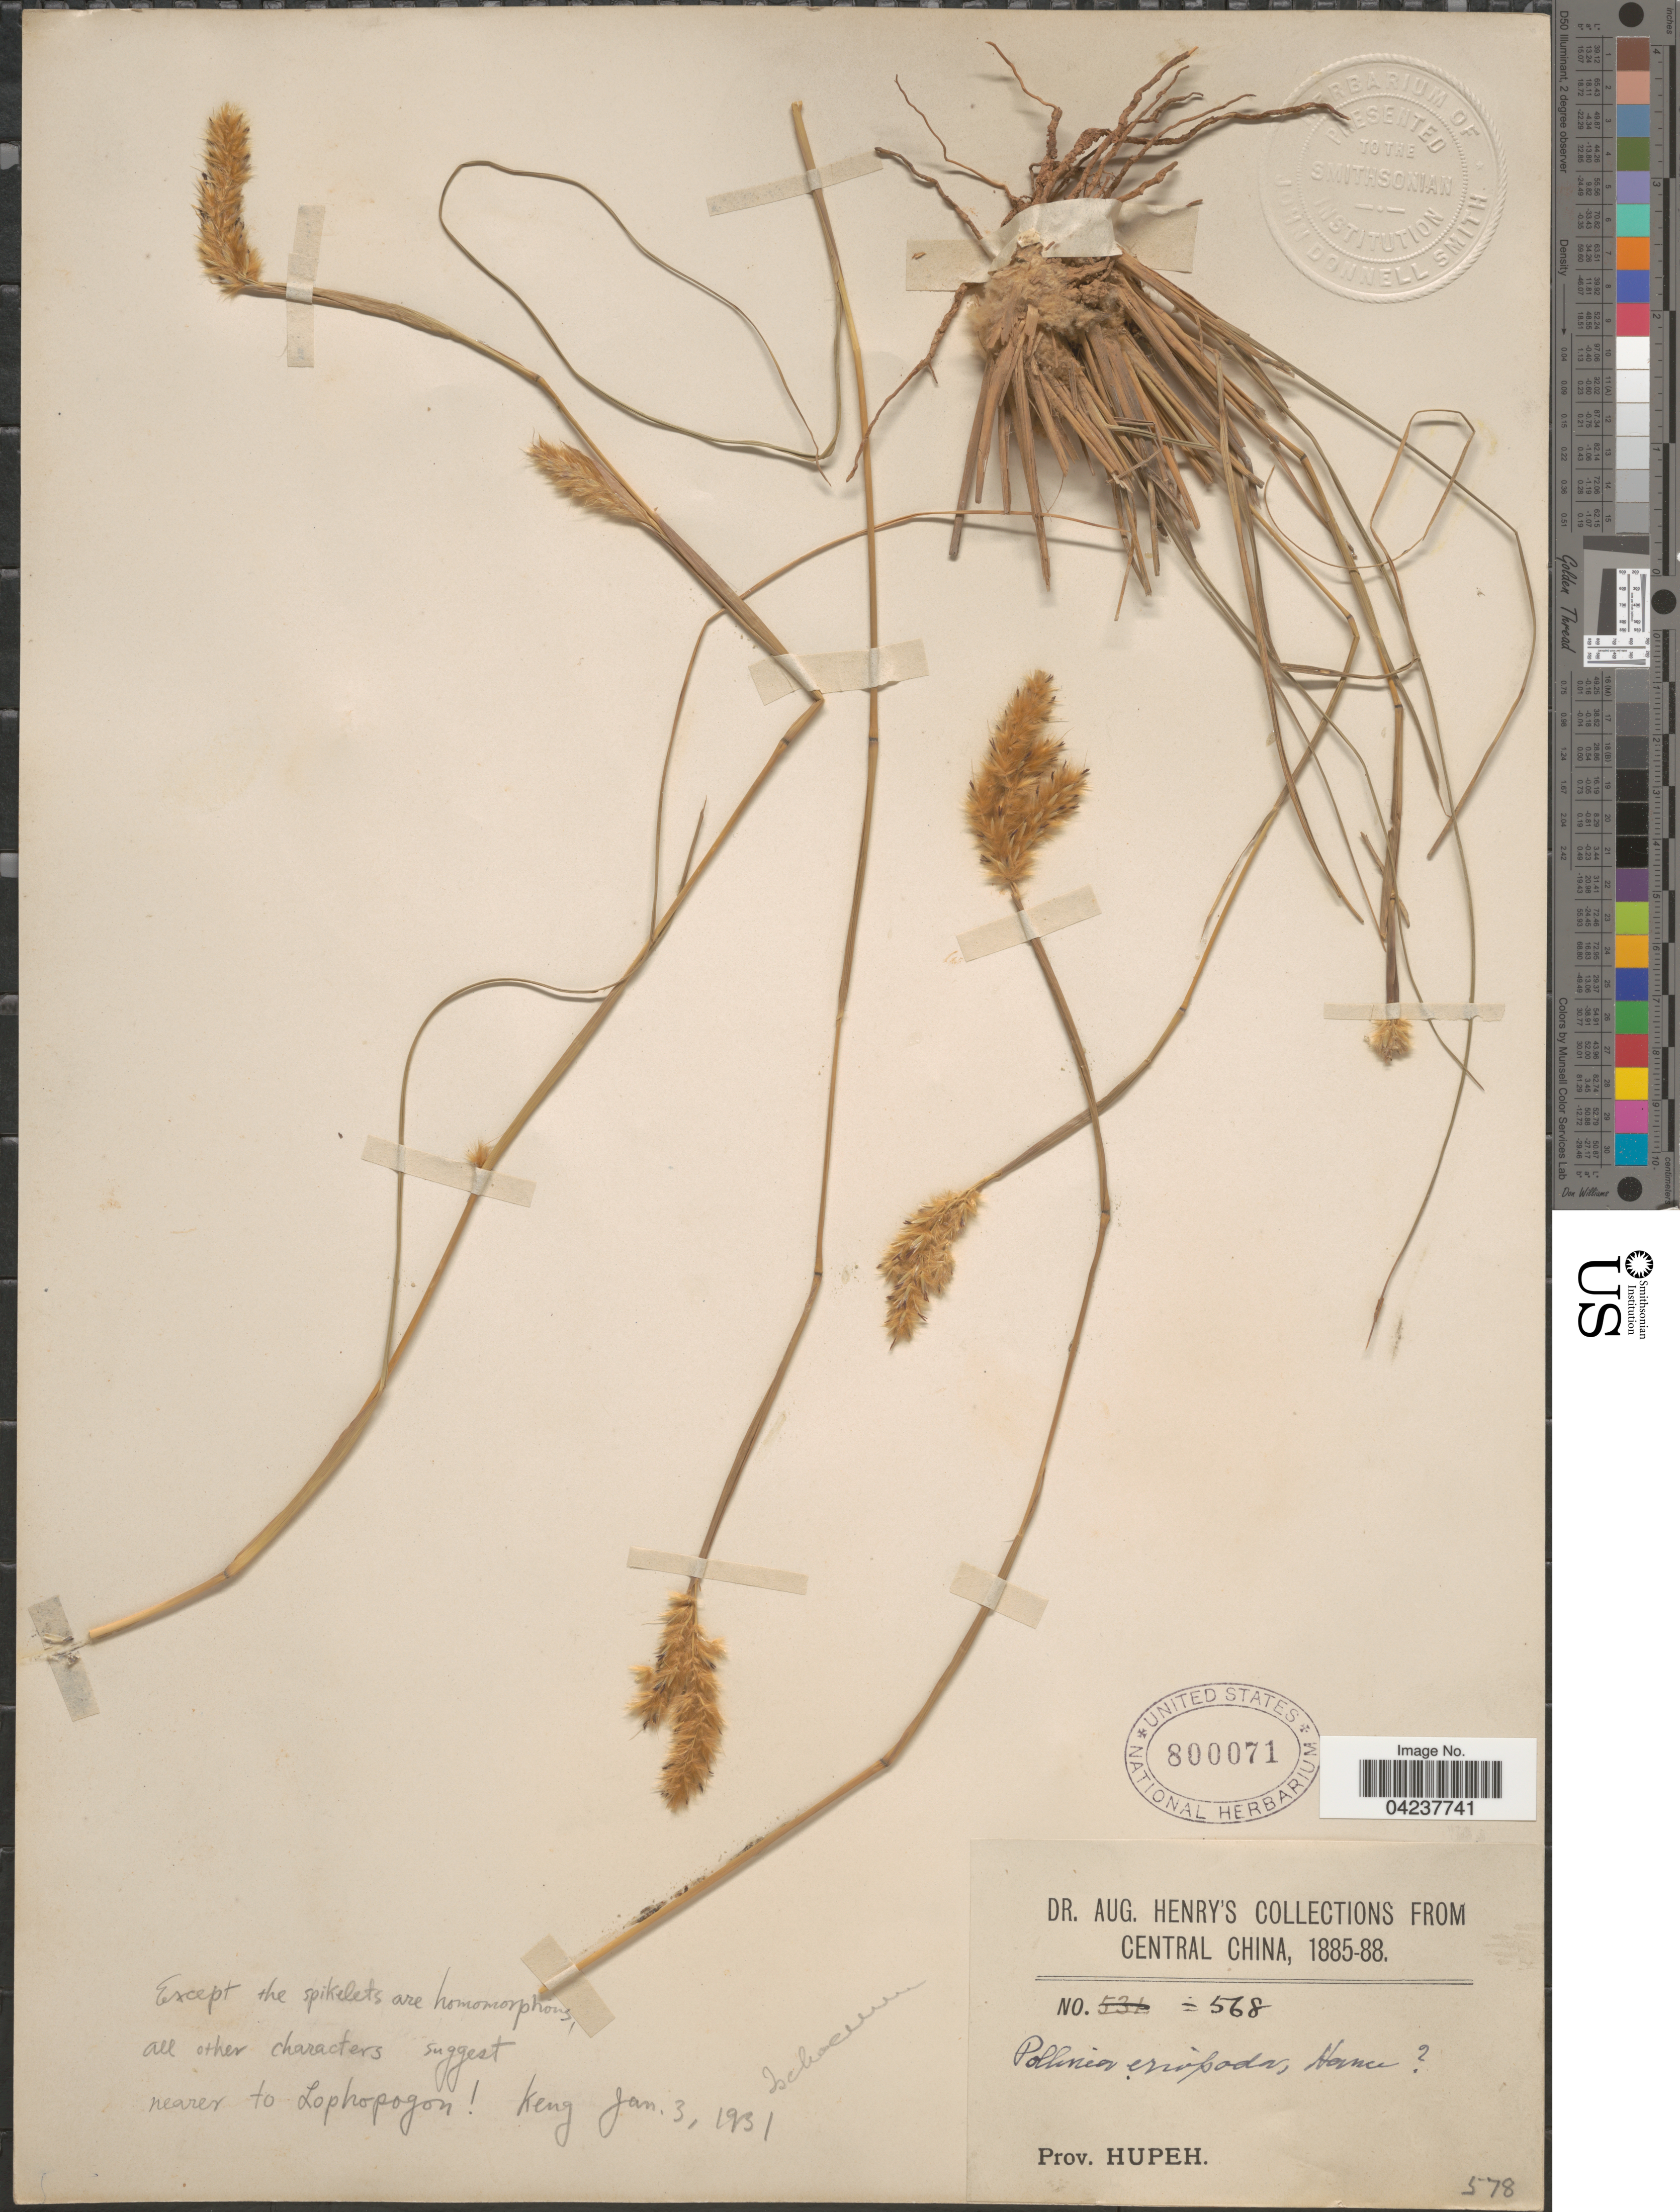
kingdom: Plantae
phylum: Tracheophyta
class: Liliopsida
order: Poales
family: Poaceae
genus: Eulaliopsis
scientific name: Eulaliopsis binata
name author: (Retz.) C. E. Hubb.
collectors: A. Henry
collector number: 568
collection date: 1885/1888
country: China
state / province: Hubei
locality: Central China. Prov. Hupeh.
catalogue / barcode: US 800071